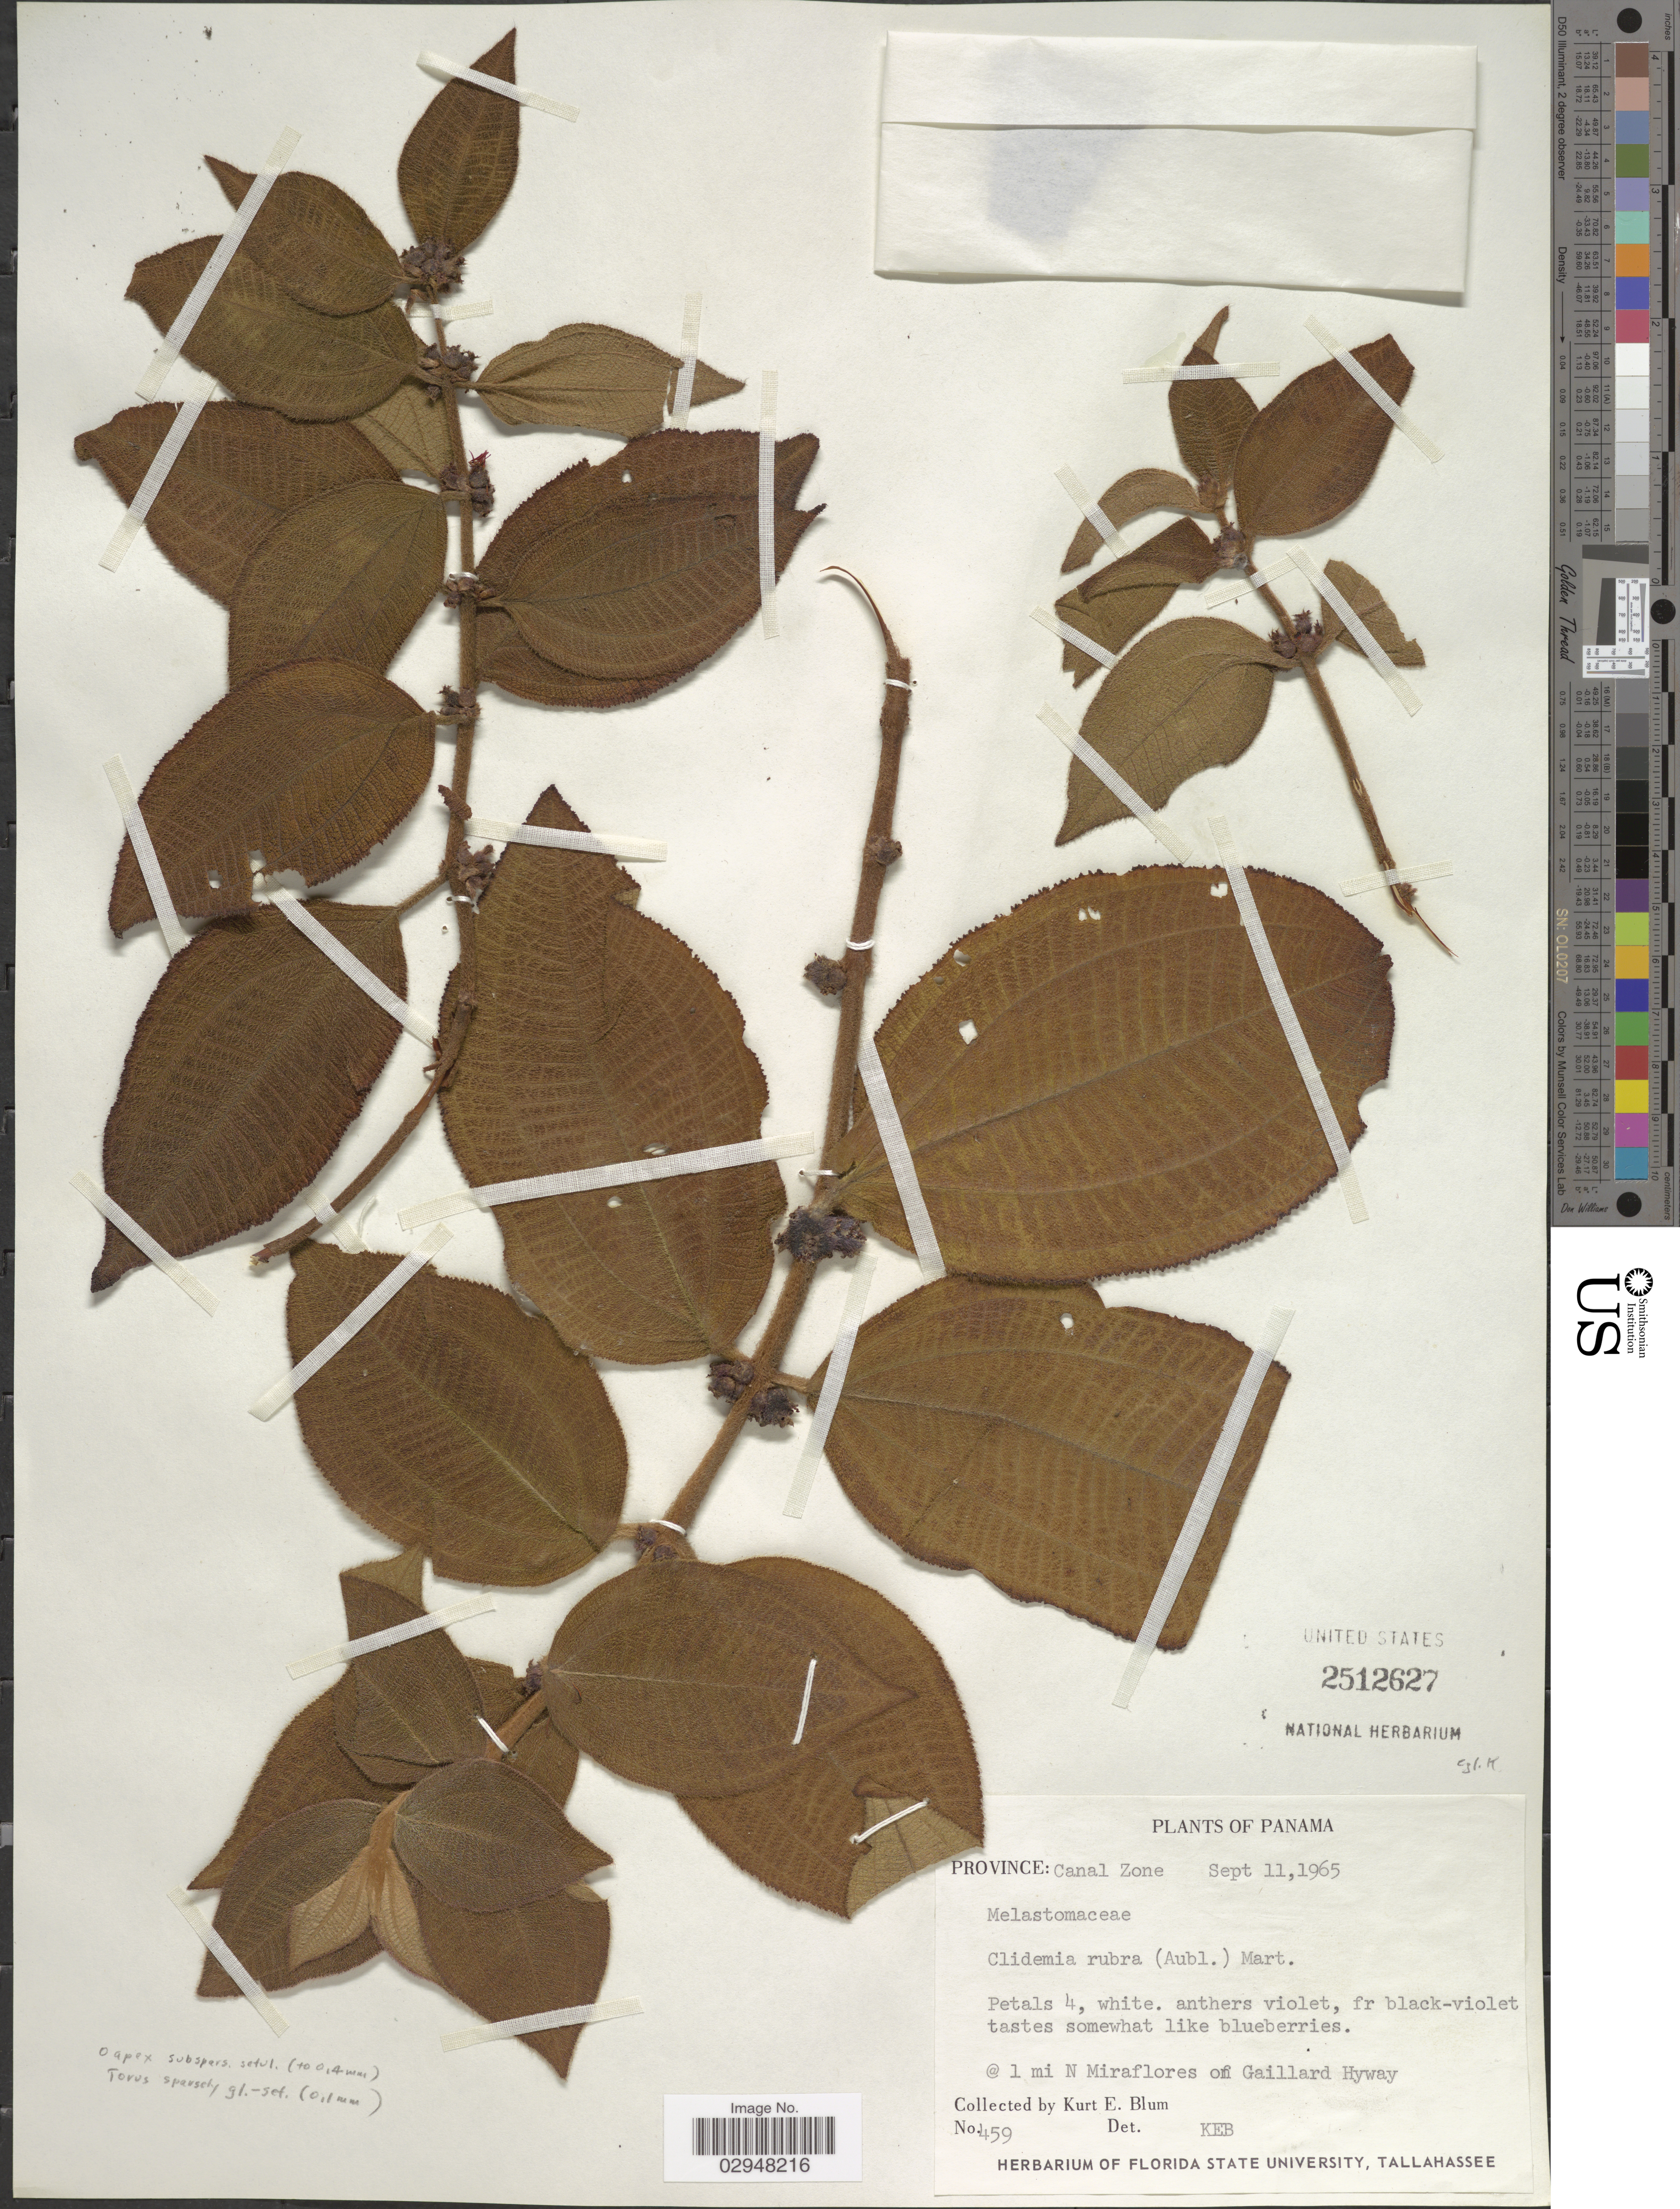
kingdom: Plantae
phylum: Tracheophyta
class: Magnoliopsida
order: Myrtales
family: Melastomataceae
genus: Clidemia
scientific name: Clidemia rubra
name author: (Aubl.) Mart.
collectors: K. E. Blum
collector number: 459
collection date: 1965-09-11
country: Panama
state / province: Panamá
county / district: Canal Zone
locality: Province: Canal Zone. @ 1 mi N Miraflores on Gaillard Hyway.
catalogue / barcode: US 2512627